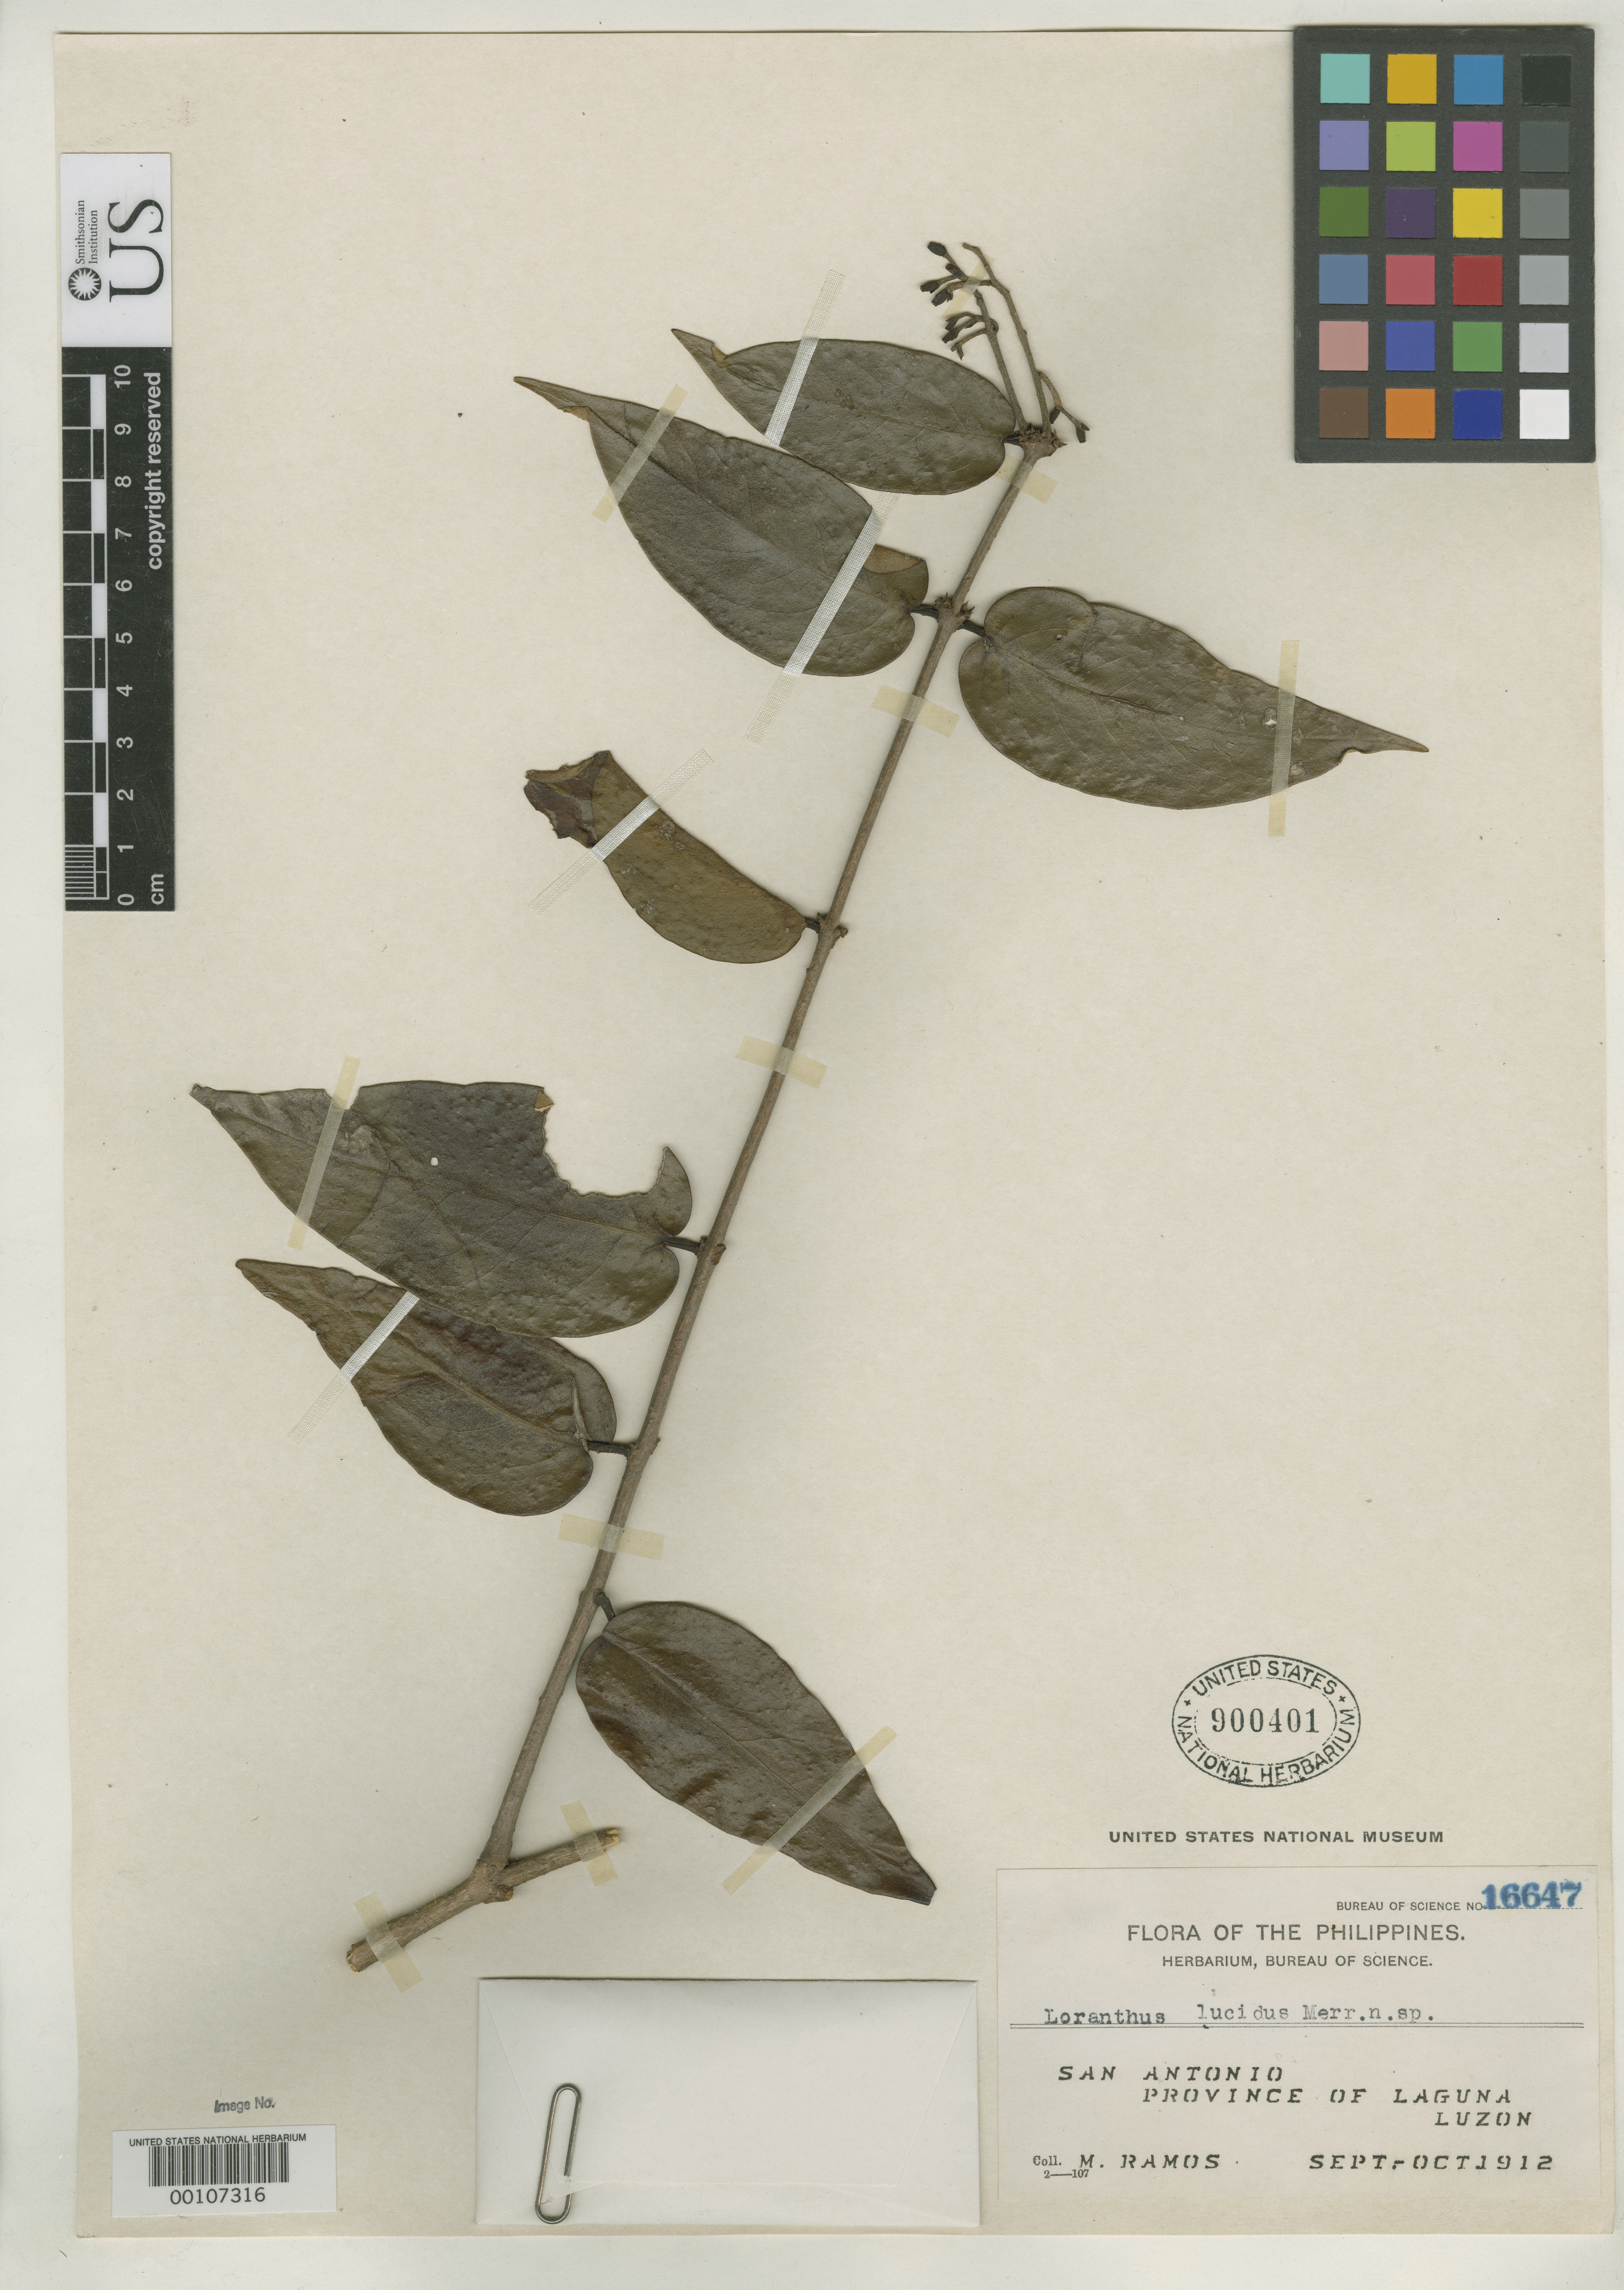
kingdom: Plantae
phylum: Tracheophyta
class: Magnoliopsida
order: Santalales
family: Loranthaceae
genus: Loranthus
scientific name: Loranthus lucidus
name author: Merr.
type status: Isotype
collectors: M. Ramos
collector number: Bur. Sci. 16647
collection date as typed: Sep 1902 to -- Oct 1902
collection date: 1902-09/1902-10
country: Philippines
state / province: Calabarzon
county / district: Laguna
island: Luzon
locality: San Antonio.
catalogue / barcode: US 900401